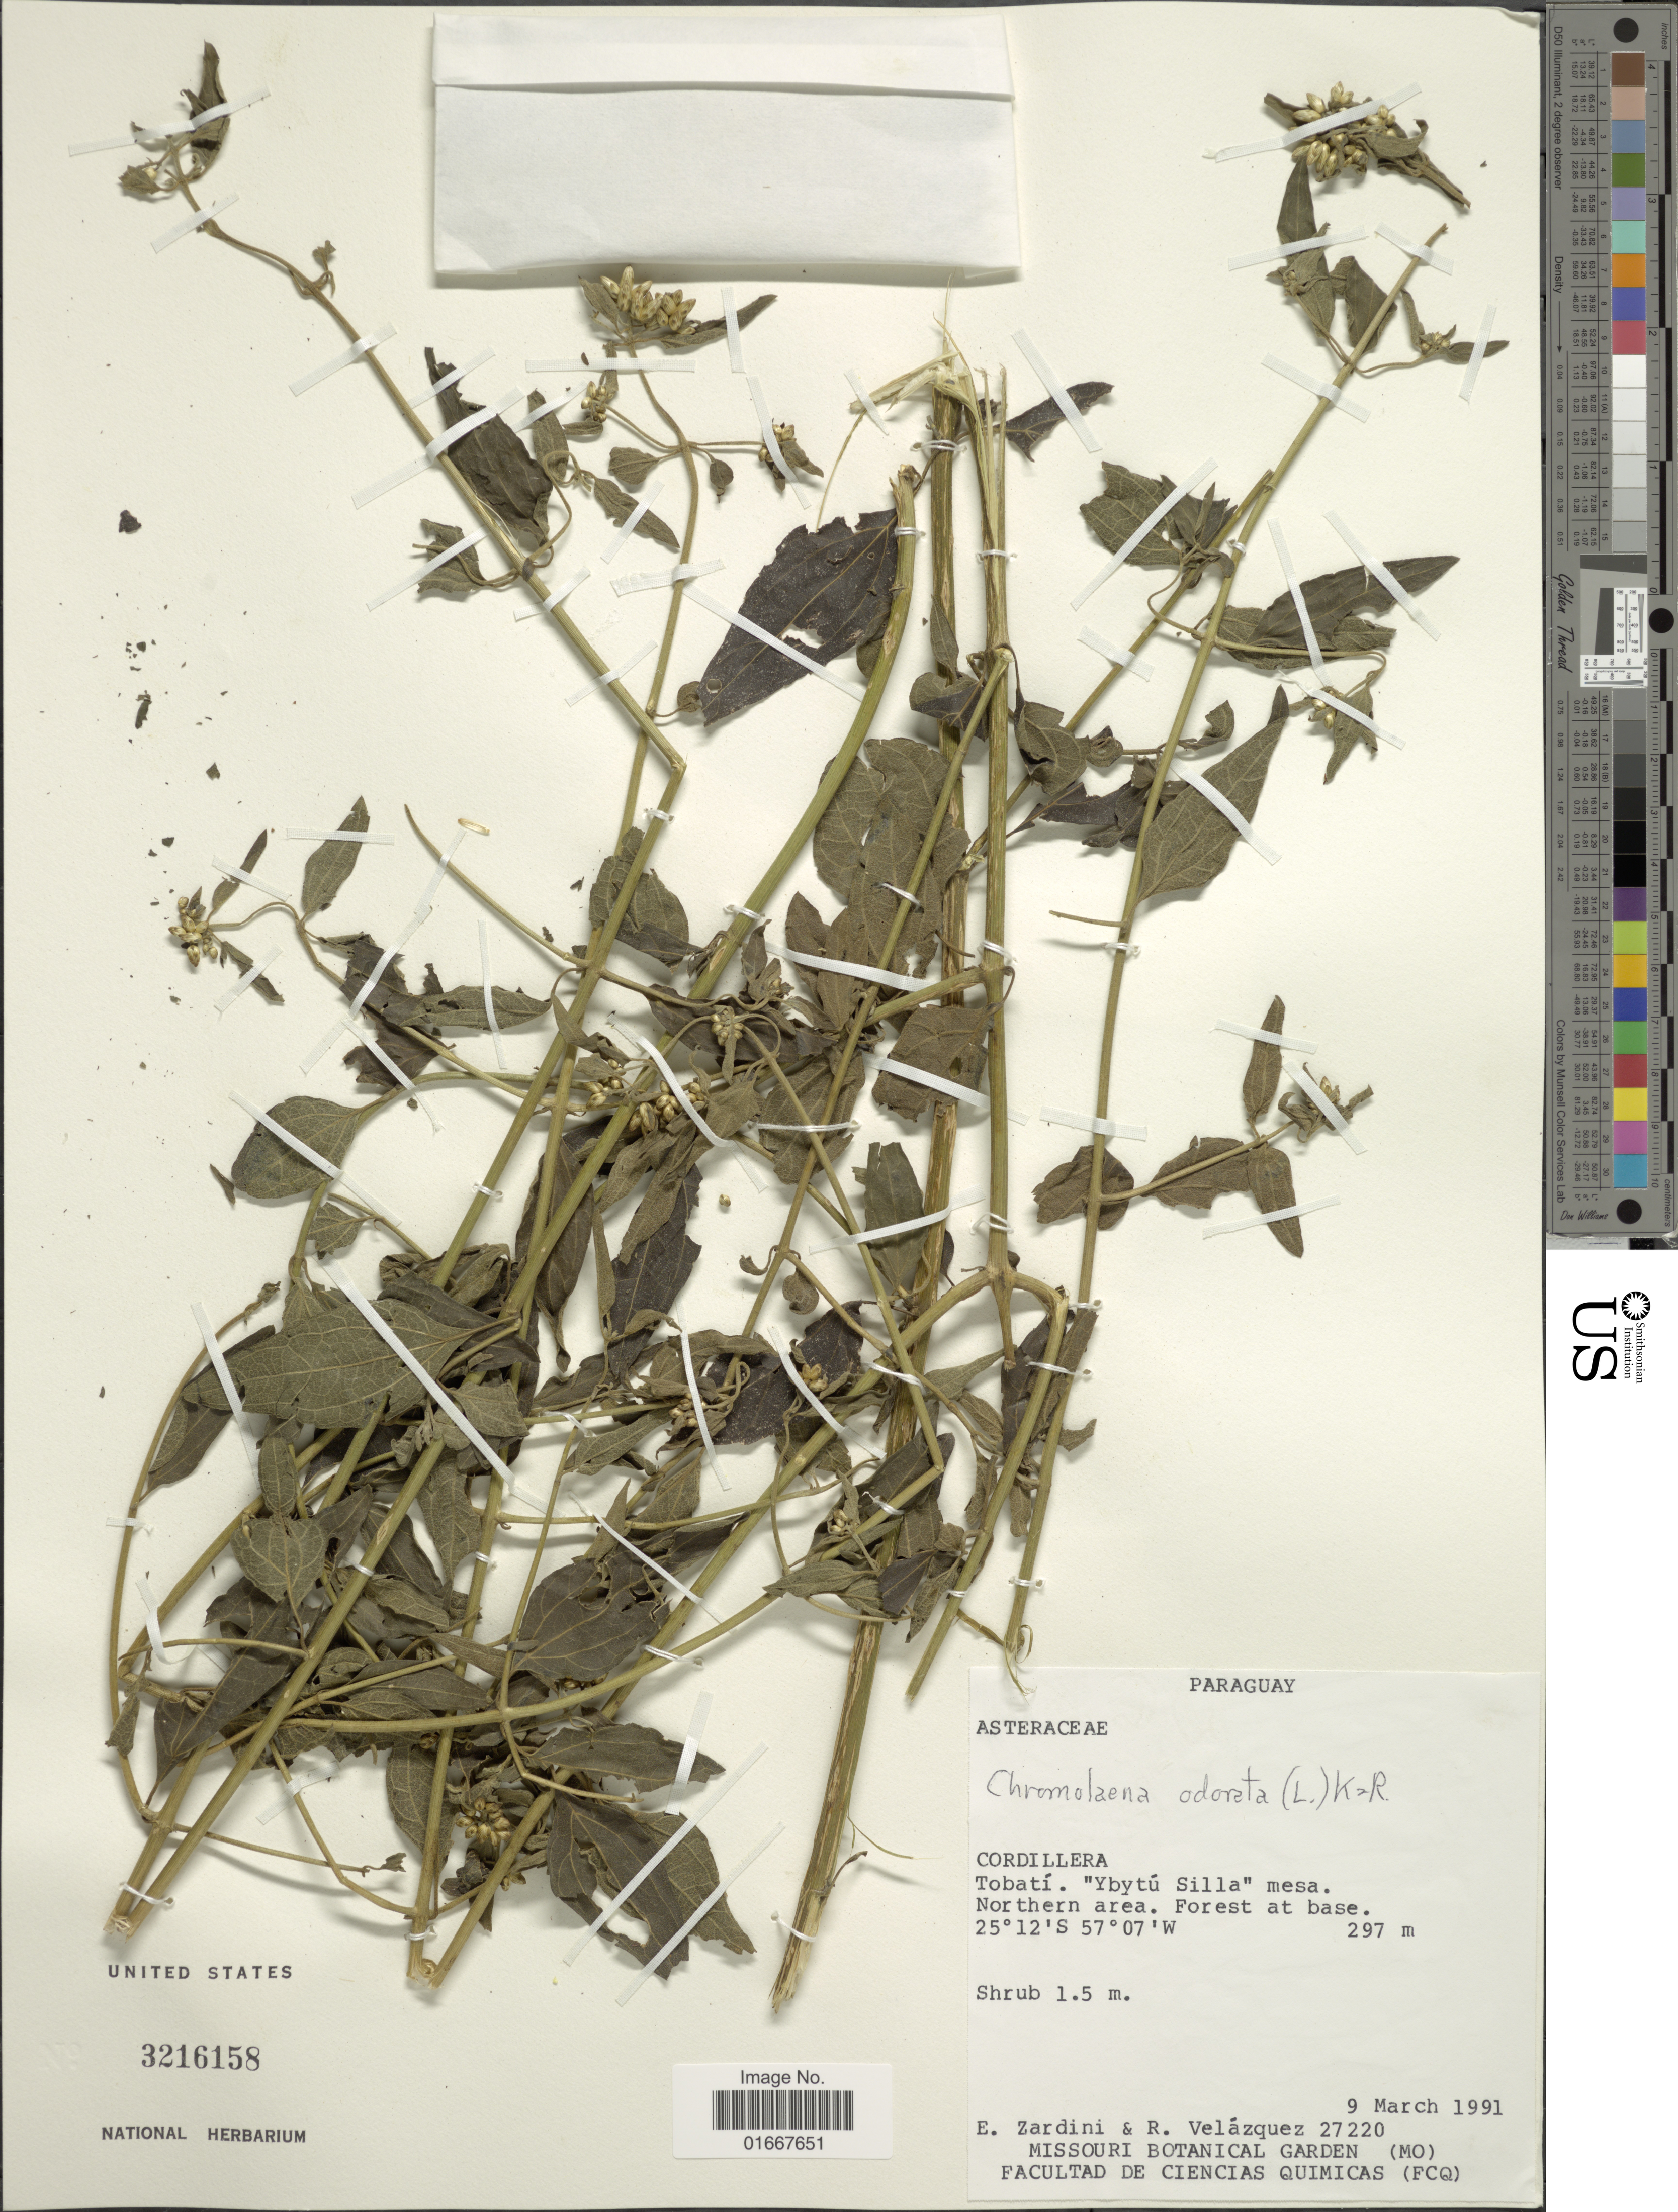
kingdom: Plantae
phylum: Tracheophyta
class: Magnoliopsida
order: Asterales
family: Asteraceae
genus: Chromolaena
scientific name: Chromolaena odorata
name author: (L.) R.M. King & H. Rob.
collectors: E. M. Zardini & R. Velázquez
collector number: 27220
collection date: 1991-03-09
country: Paraguay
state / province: Cordillera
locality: Tobatí. "Ybytú Silla" mesa. Northern area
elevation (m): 297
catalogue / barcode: US 3216158